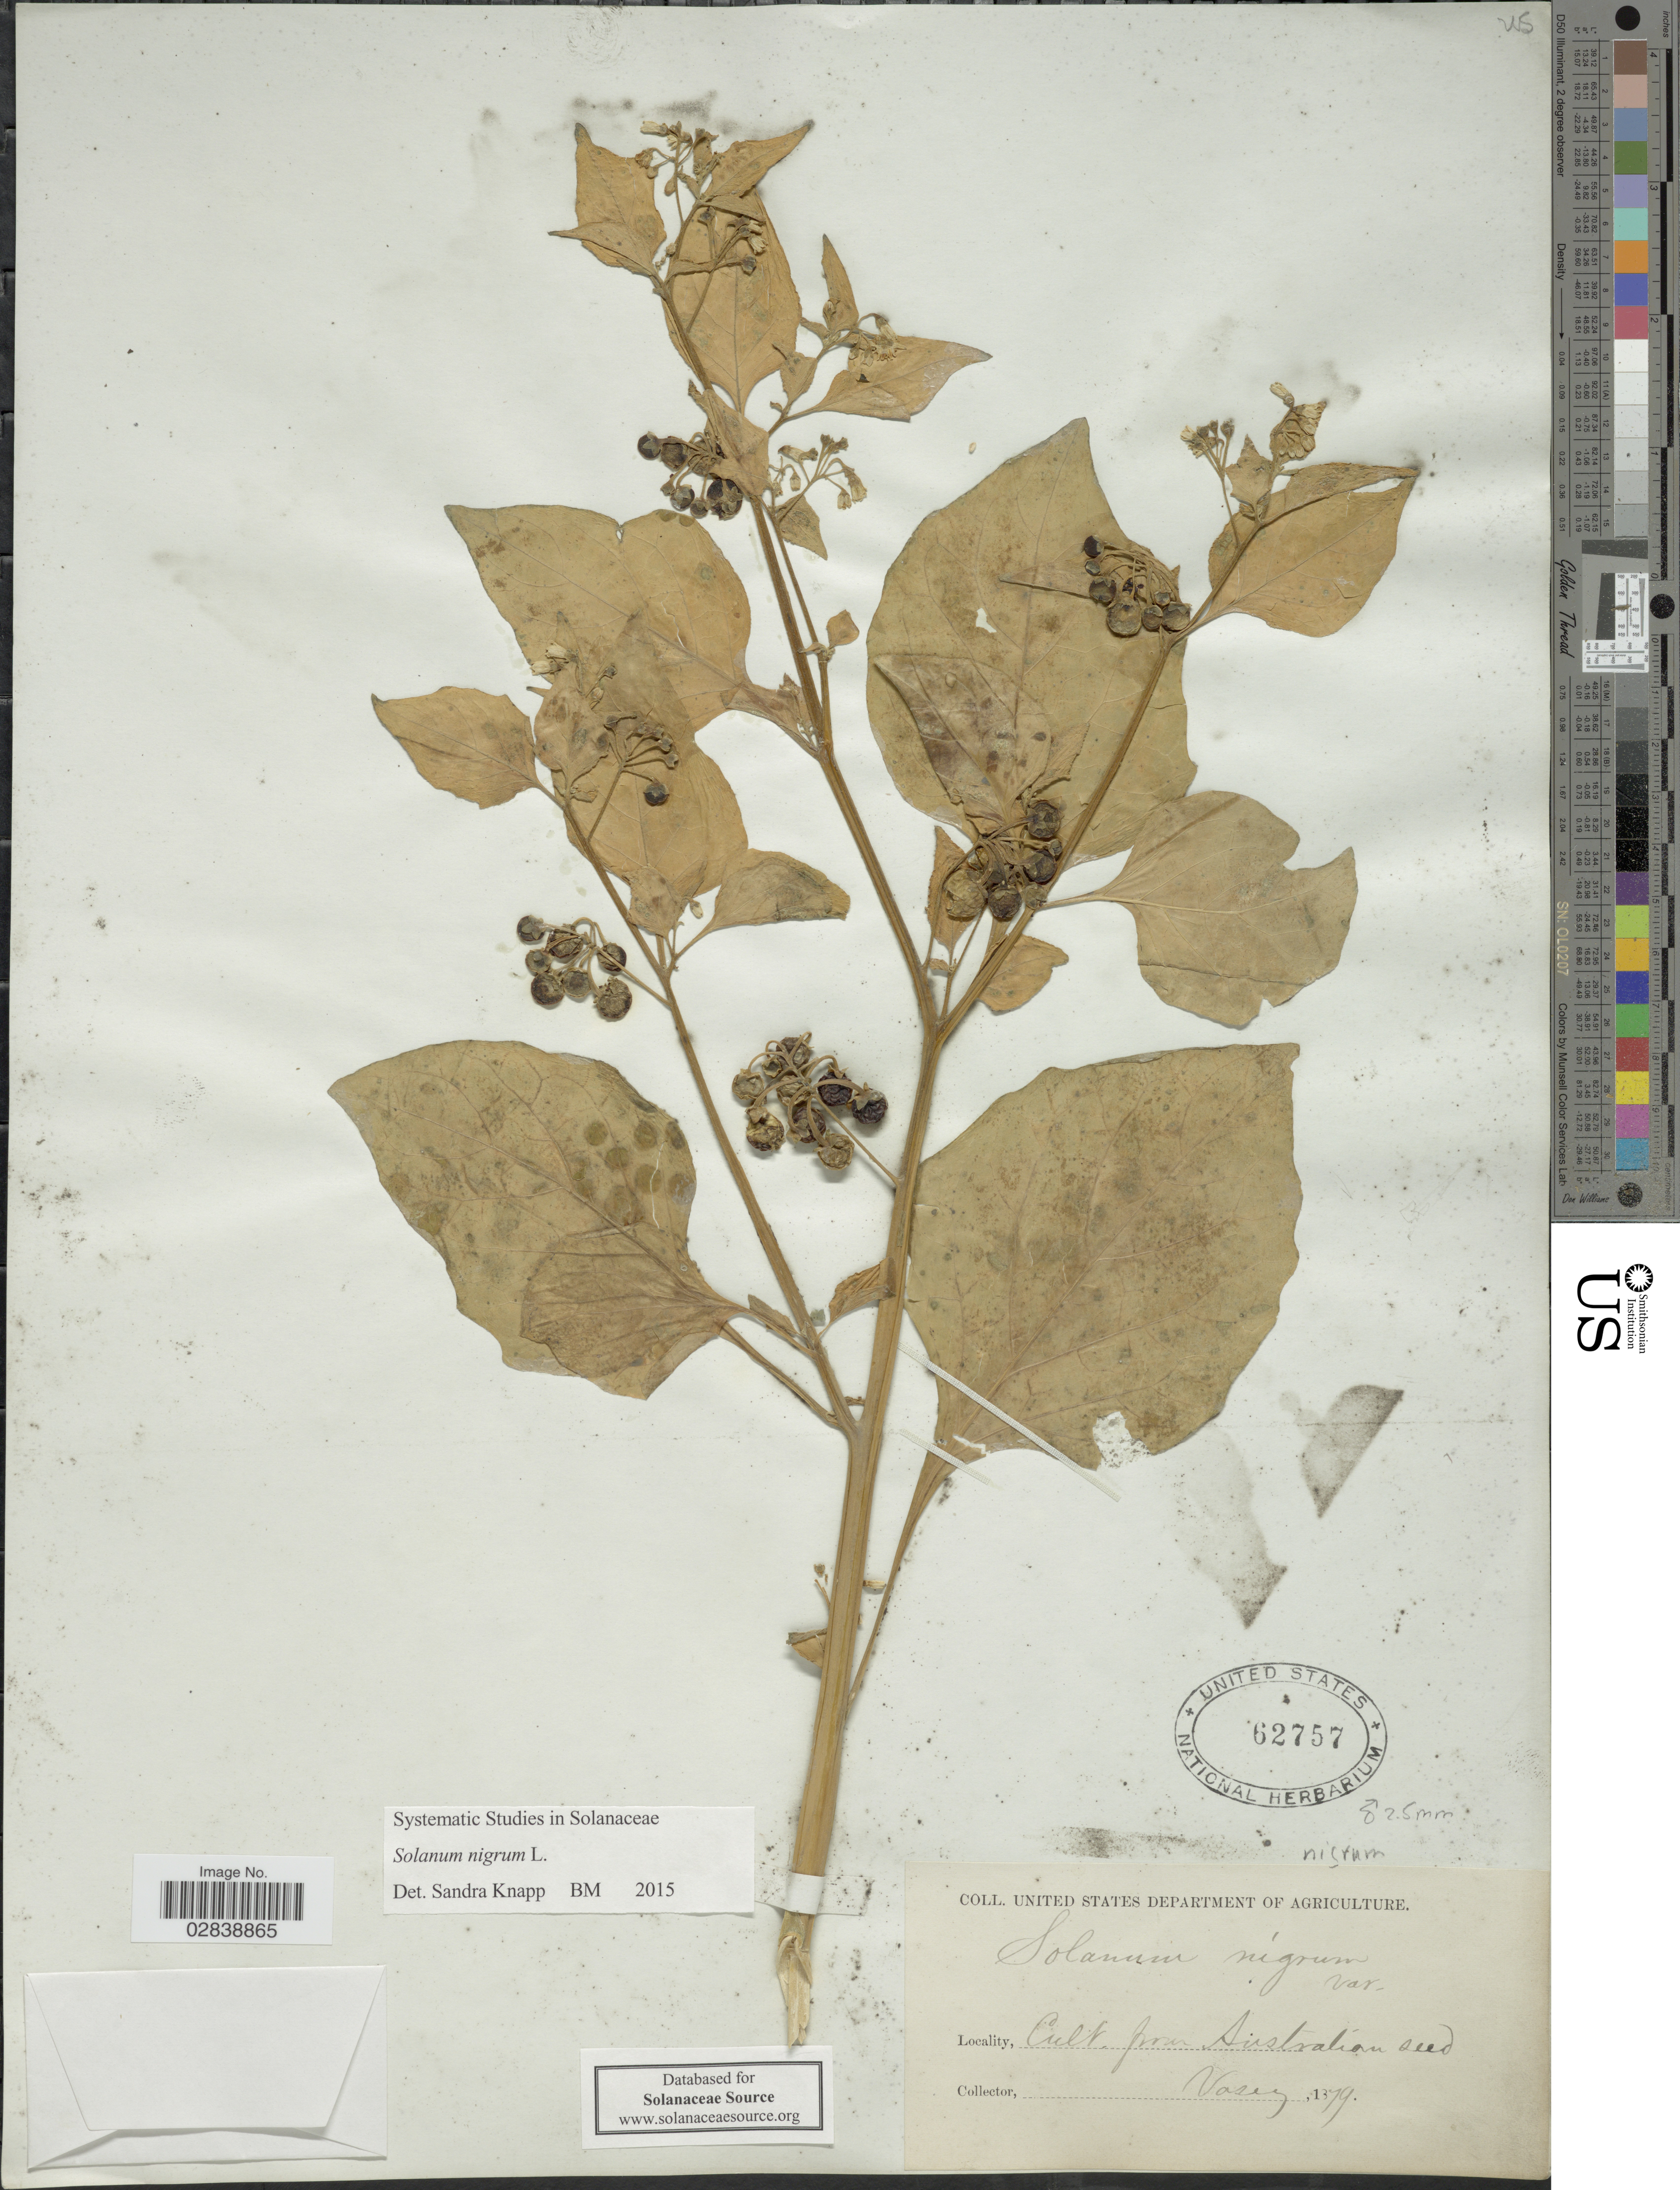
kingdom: Plantae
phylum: Tracheophyta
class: Magnoliopsida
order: Solanales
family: Solanaceae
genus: Solanum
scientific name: Solanum nigrum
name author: L.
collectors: Vasey, --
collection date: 1879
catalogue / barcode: US 62757